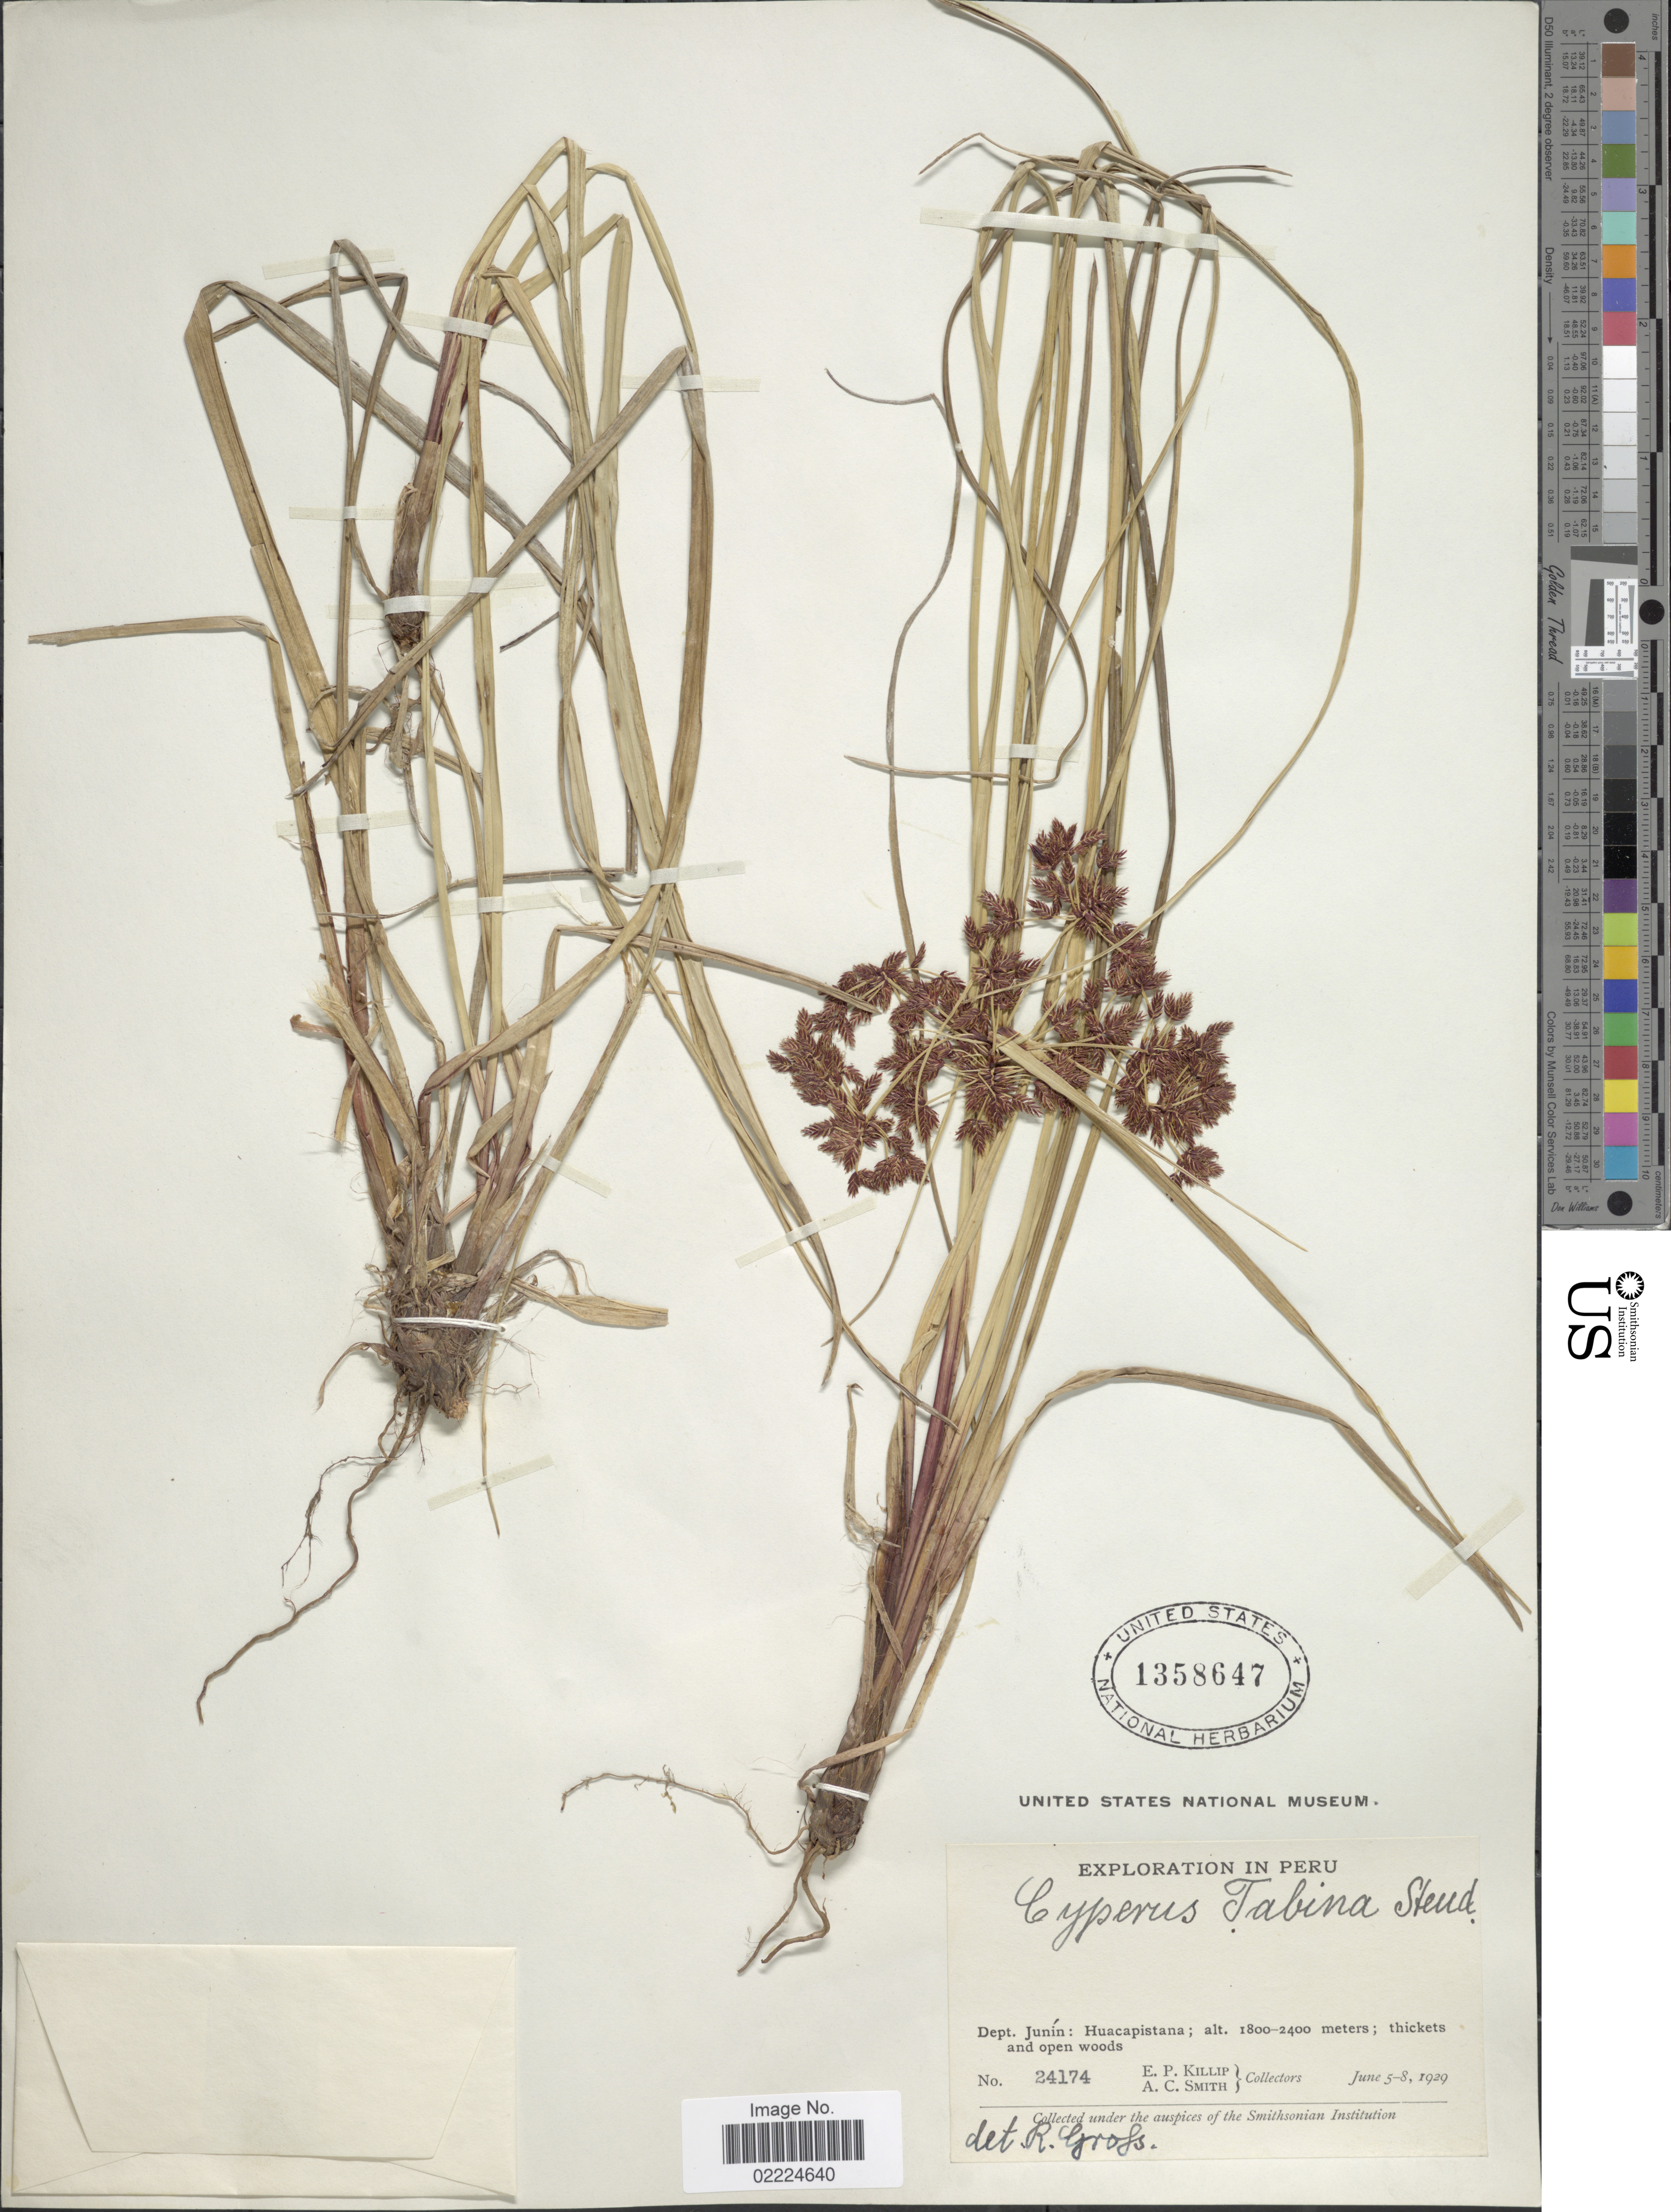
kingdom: Plantae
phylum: Tracheophyta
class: Liliopsida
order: Poales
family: Cyperaceae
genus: Cyperus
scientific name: Cyperus tabina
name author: Steud. ex Boeckeler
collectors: E. P. Killip & A. C. Smith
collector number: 24174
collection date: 1929-06-05/1929-06-08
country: Peru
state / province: Junín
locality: Dept. Junin: Huacapistana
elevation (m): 1800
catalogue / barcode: US 1358647